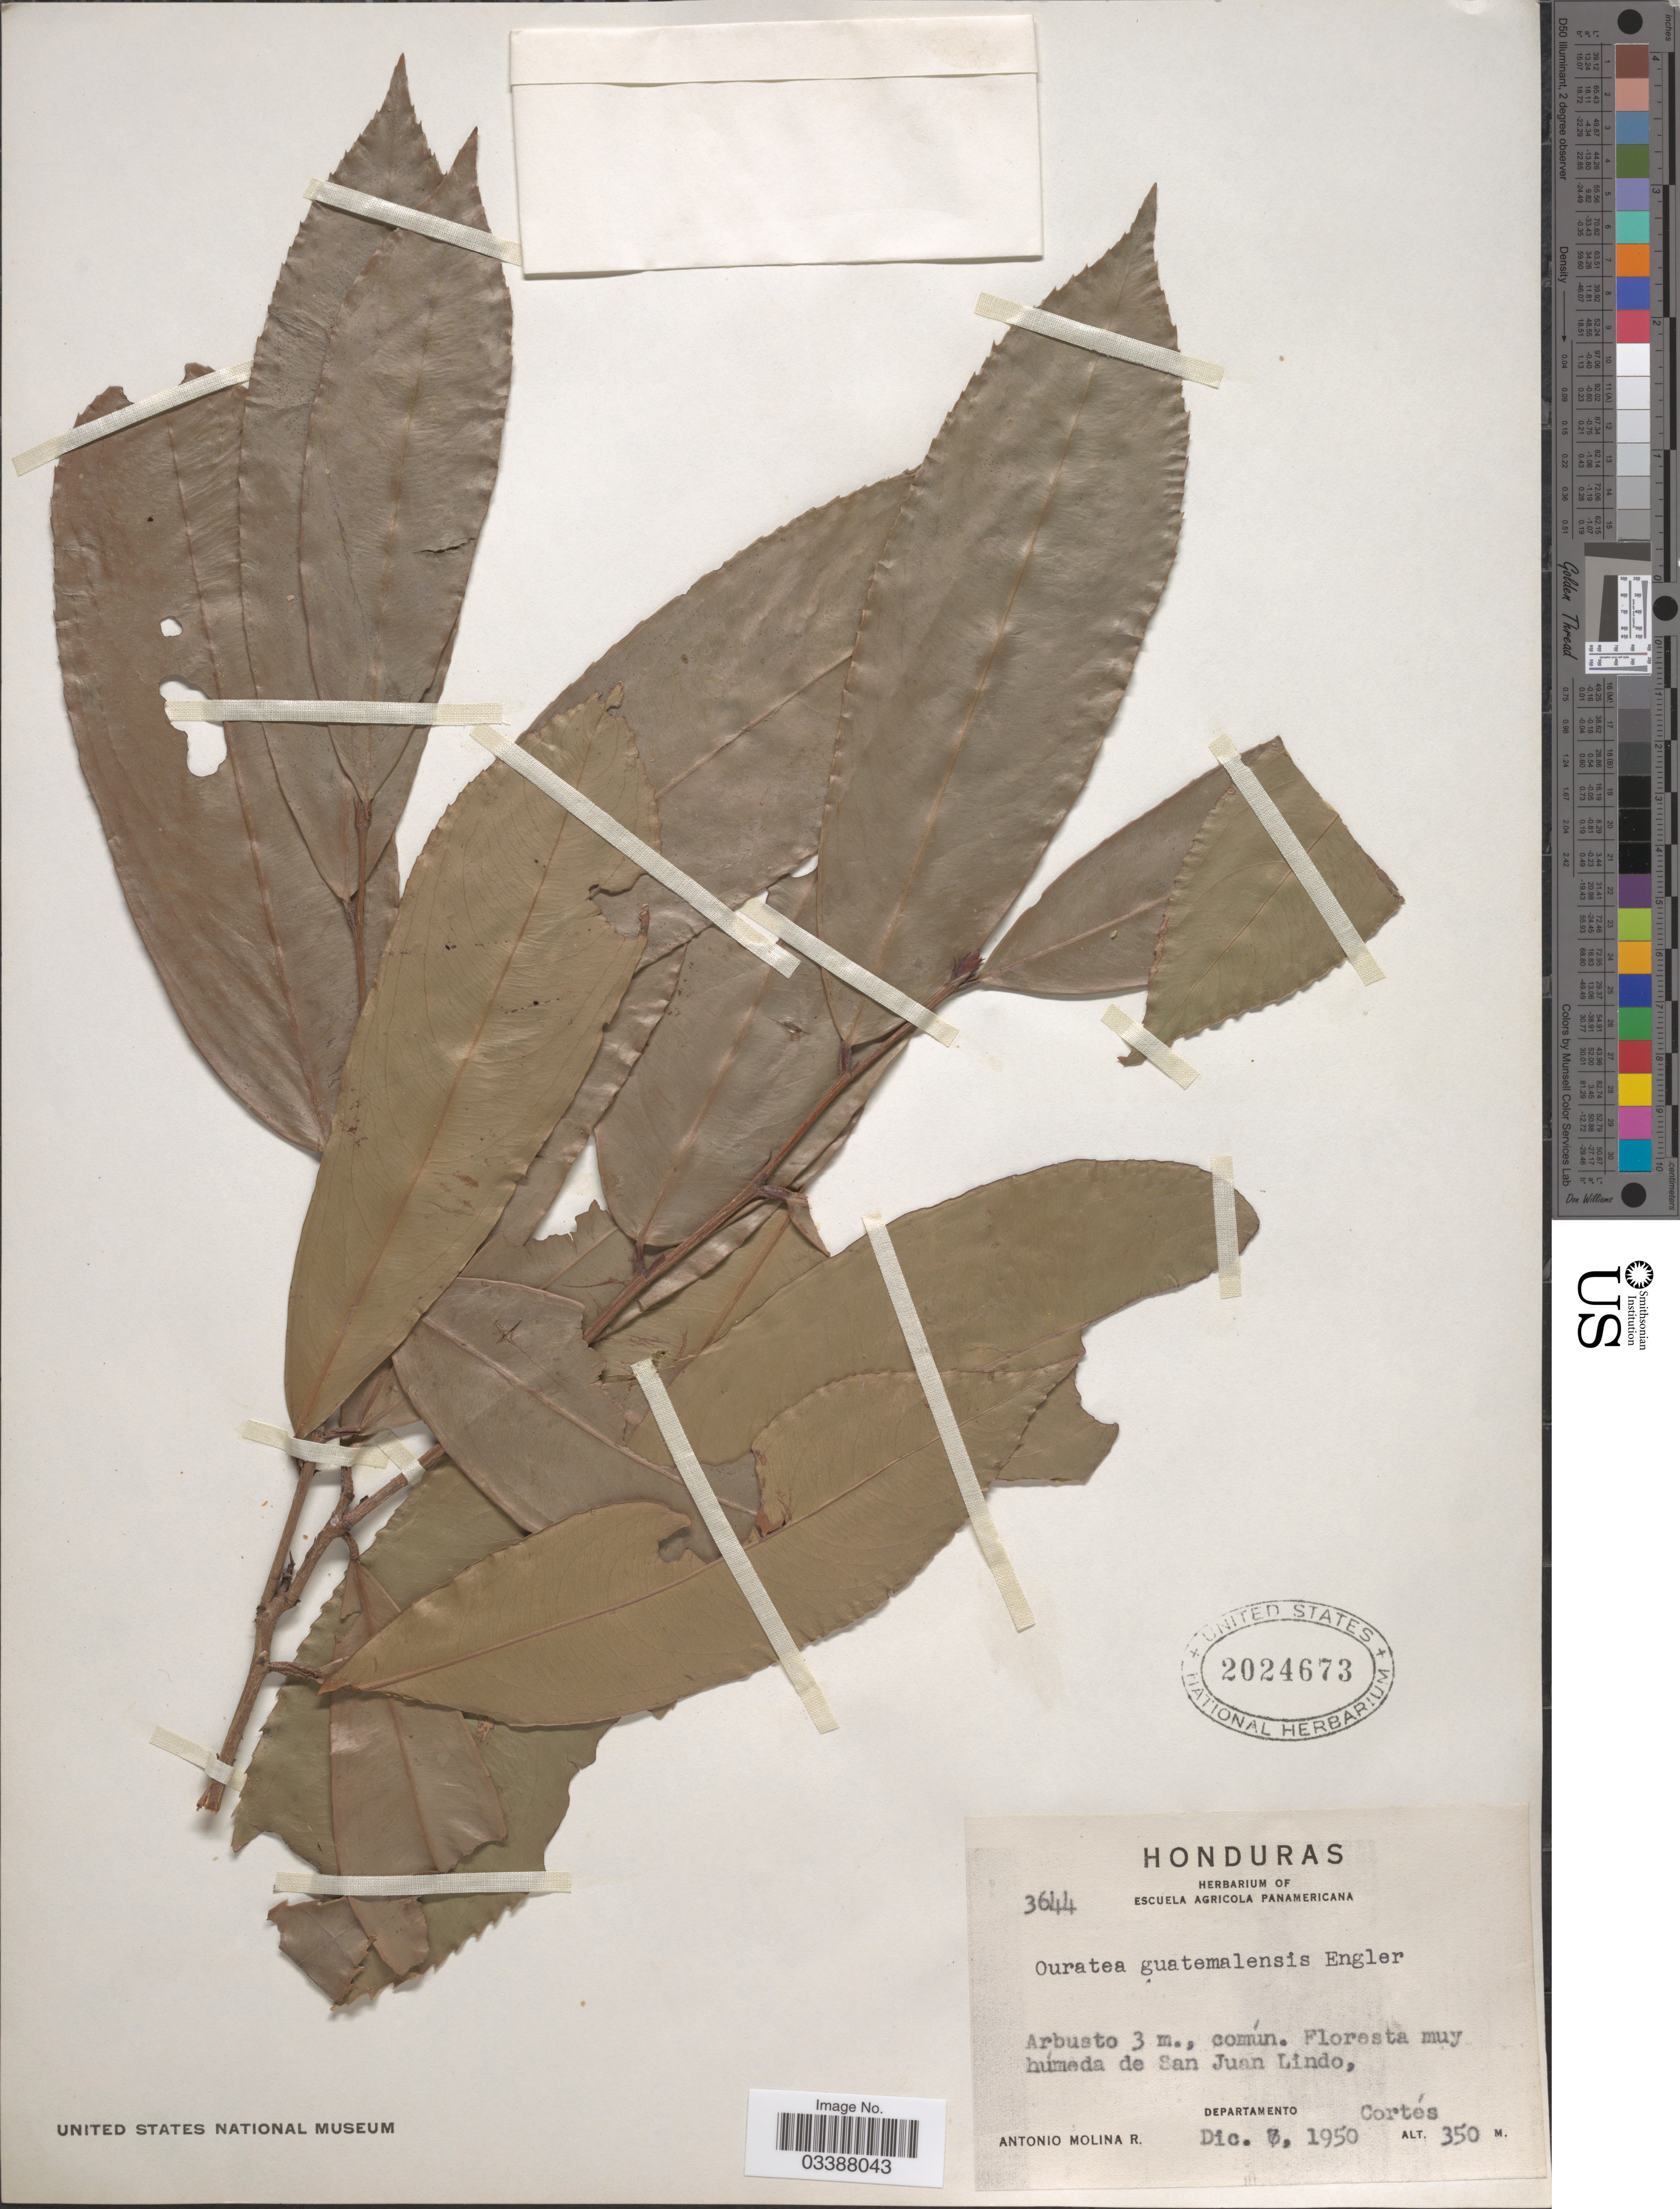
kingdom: Plantae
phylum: Tracheophyta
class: Magnoliopsida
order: Malpighiales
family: Ochnaceae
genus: Ouratea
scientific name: Ouratea lucens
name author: (Kunth) Engl.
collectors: A. Molina R.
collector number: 3644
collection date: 1950-12-07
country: Honduras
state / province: Cortés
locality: San Juan Lindo, Departamento Cortés.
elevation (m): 350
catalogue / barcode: US 2024673